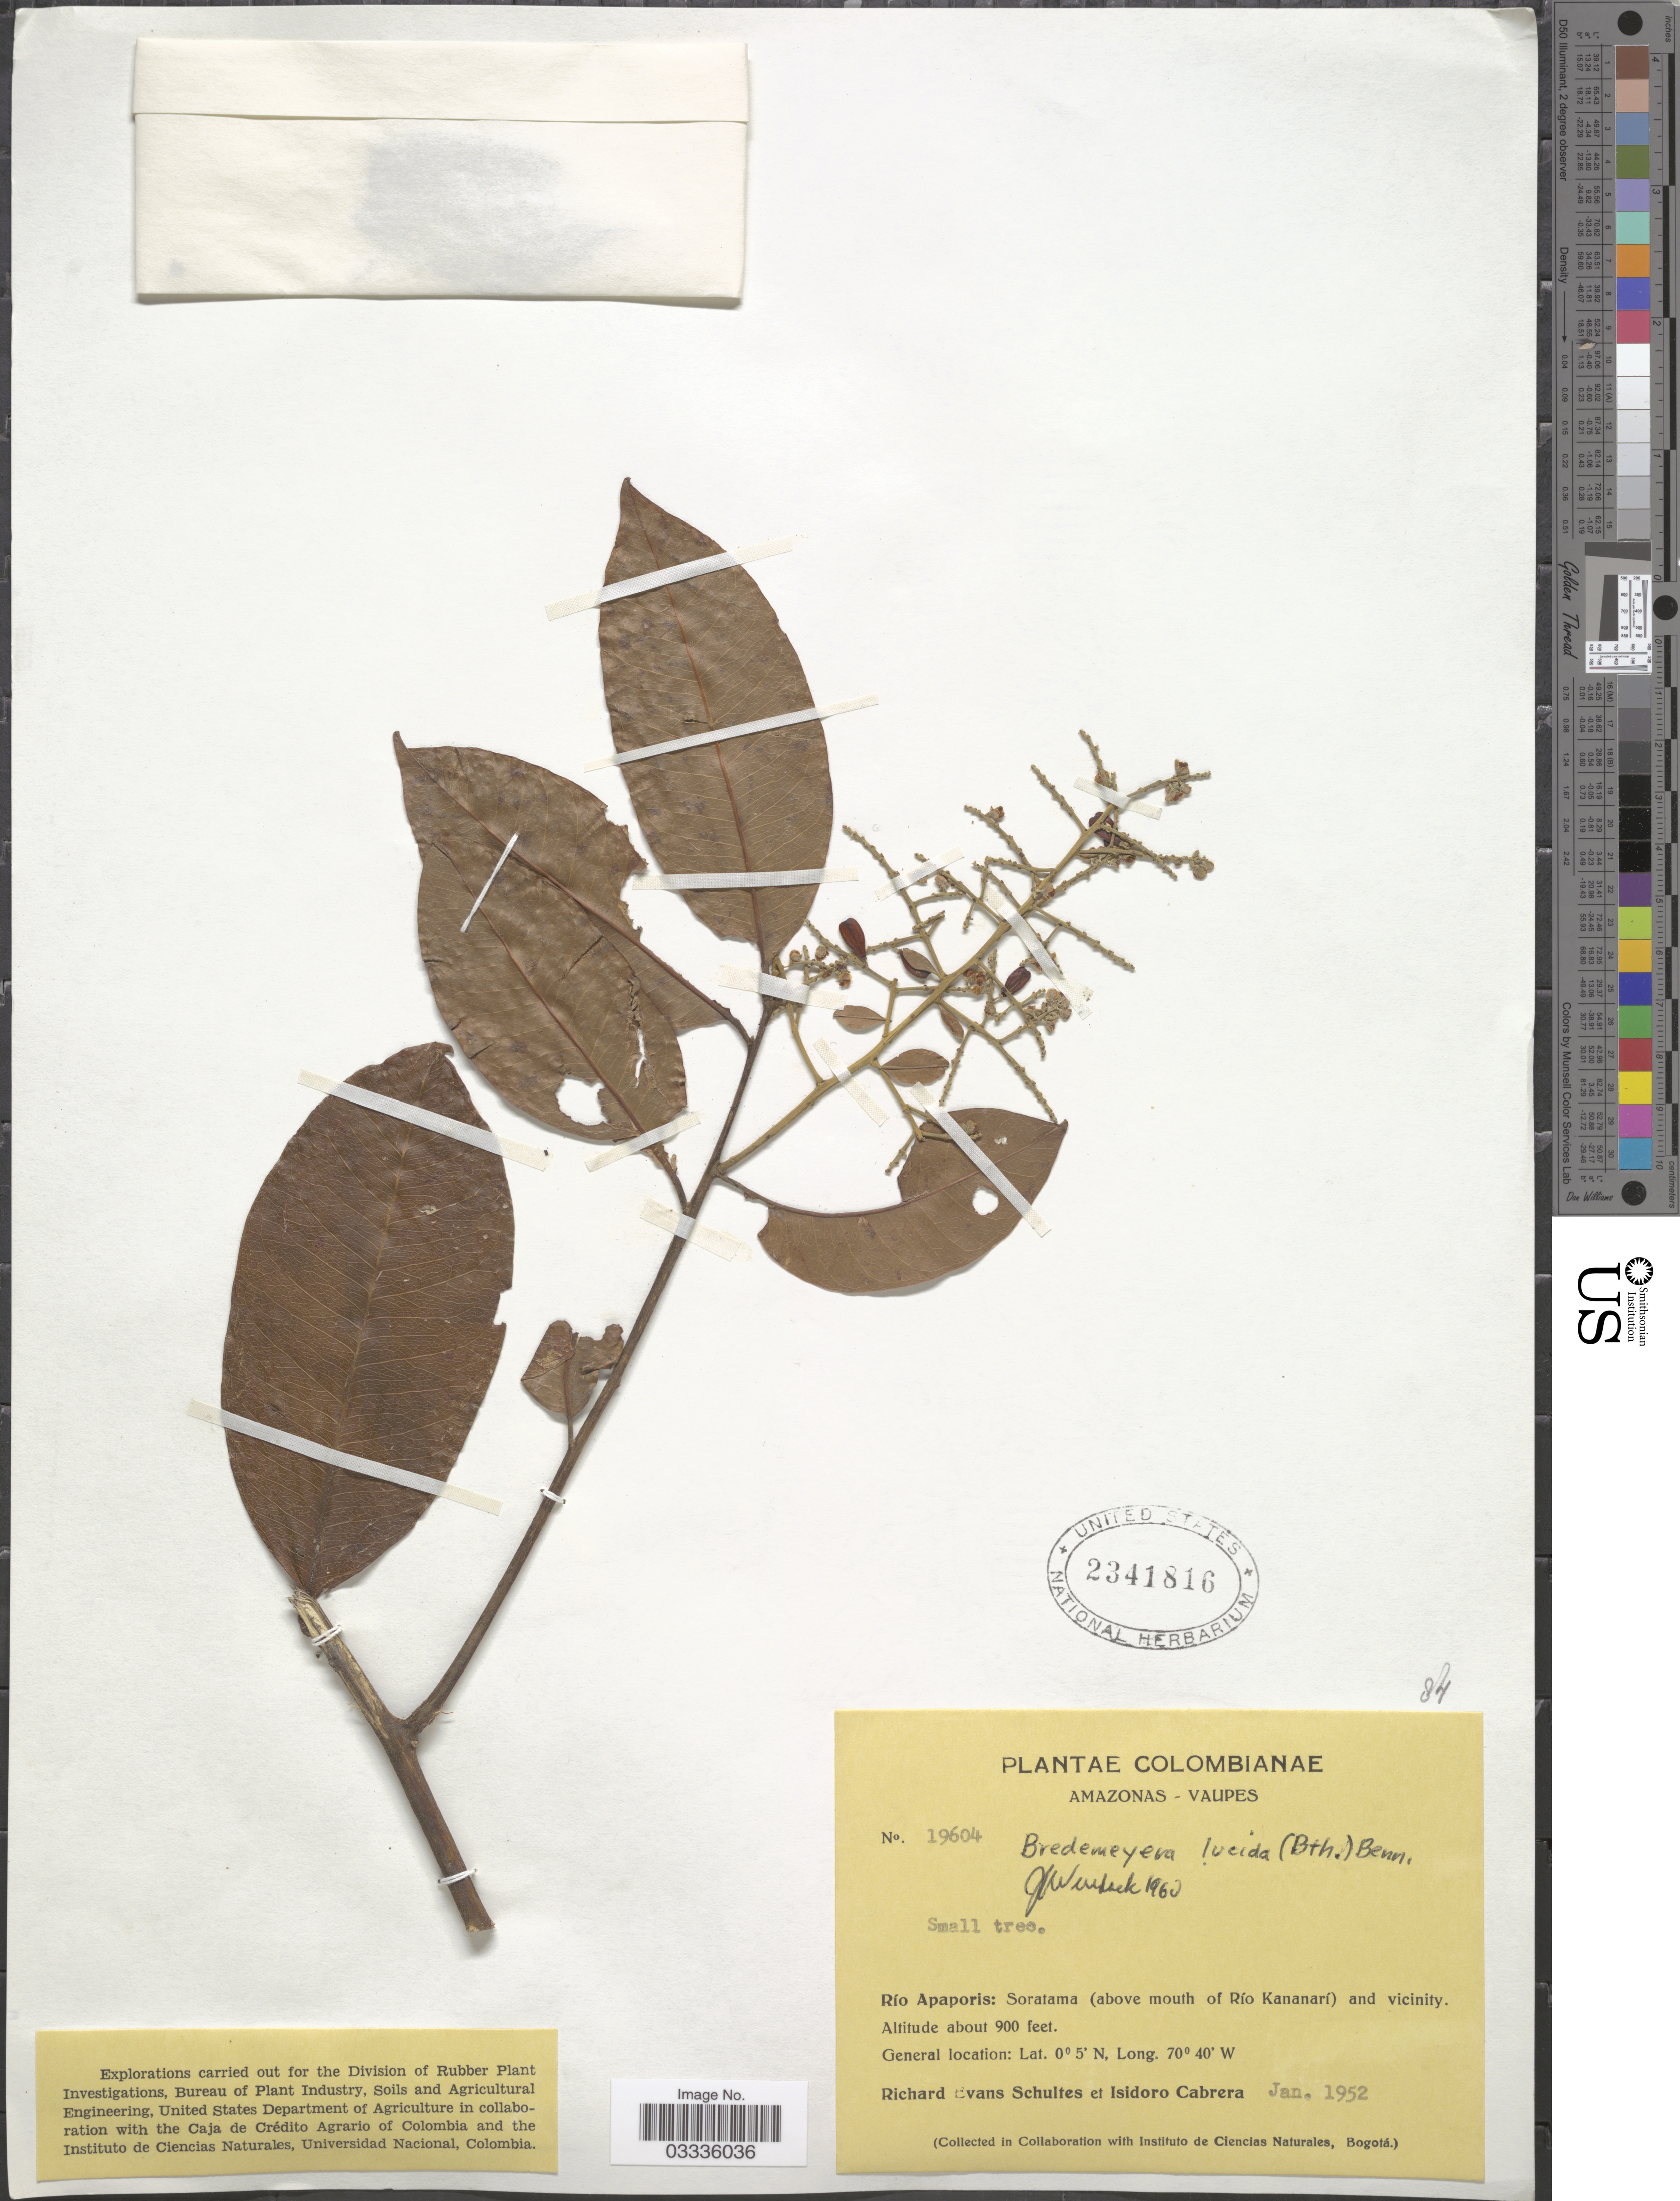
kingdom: Plantae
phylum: Tracheophyta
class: Magnoliopsida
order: Fabales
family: Polygalaceae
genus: Bredemeyera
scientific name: Bredemeyera lucida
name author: (Benth.) Klotzsch ex Hassk.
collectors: R. E. Schultes & I. Cabrera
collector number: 19604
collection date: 1952-01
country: Colombia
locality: Amazonas - Vaupes. Río Apaporis: Soratama (above mouth of Río Kananarí) and vicinity.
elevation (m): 274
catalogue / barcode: US 2341816